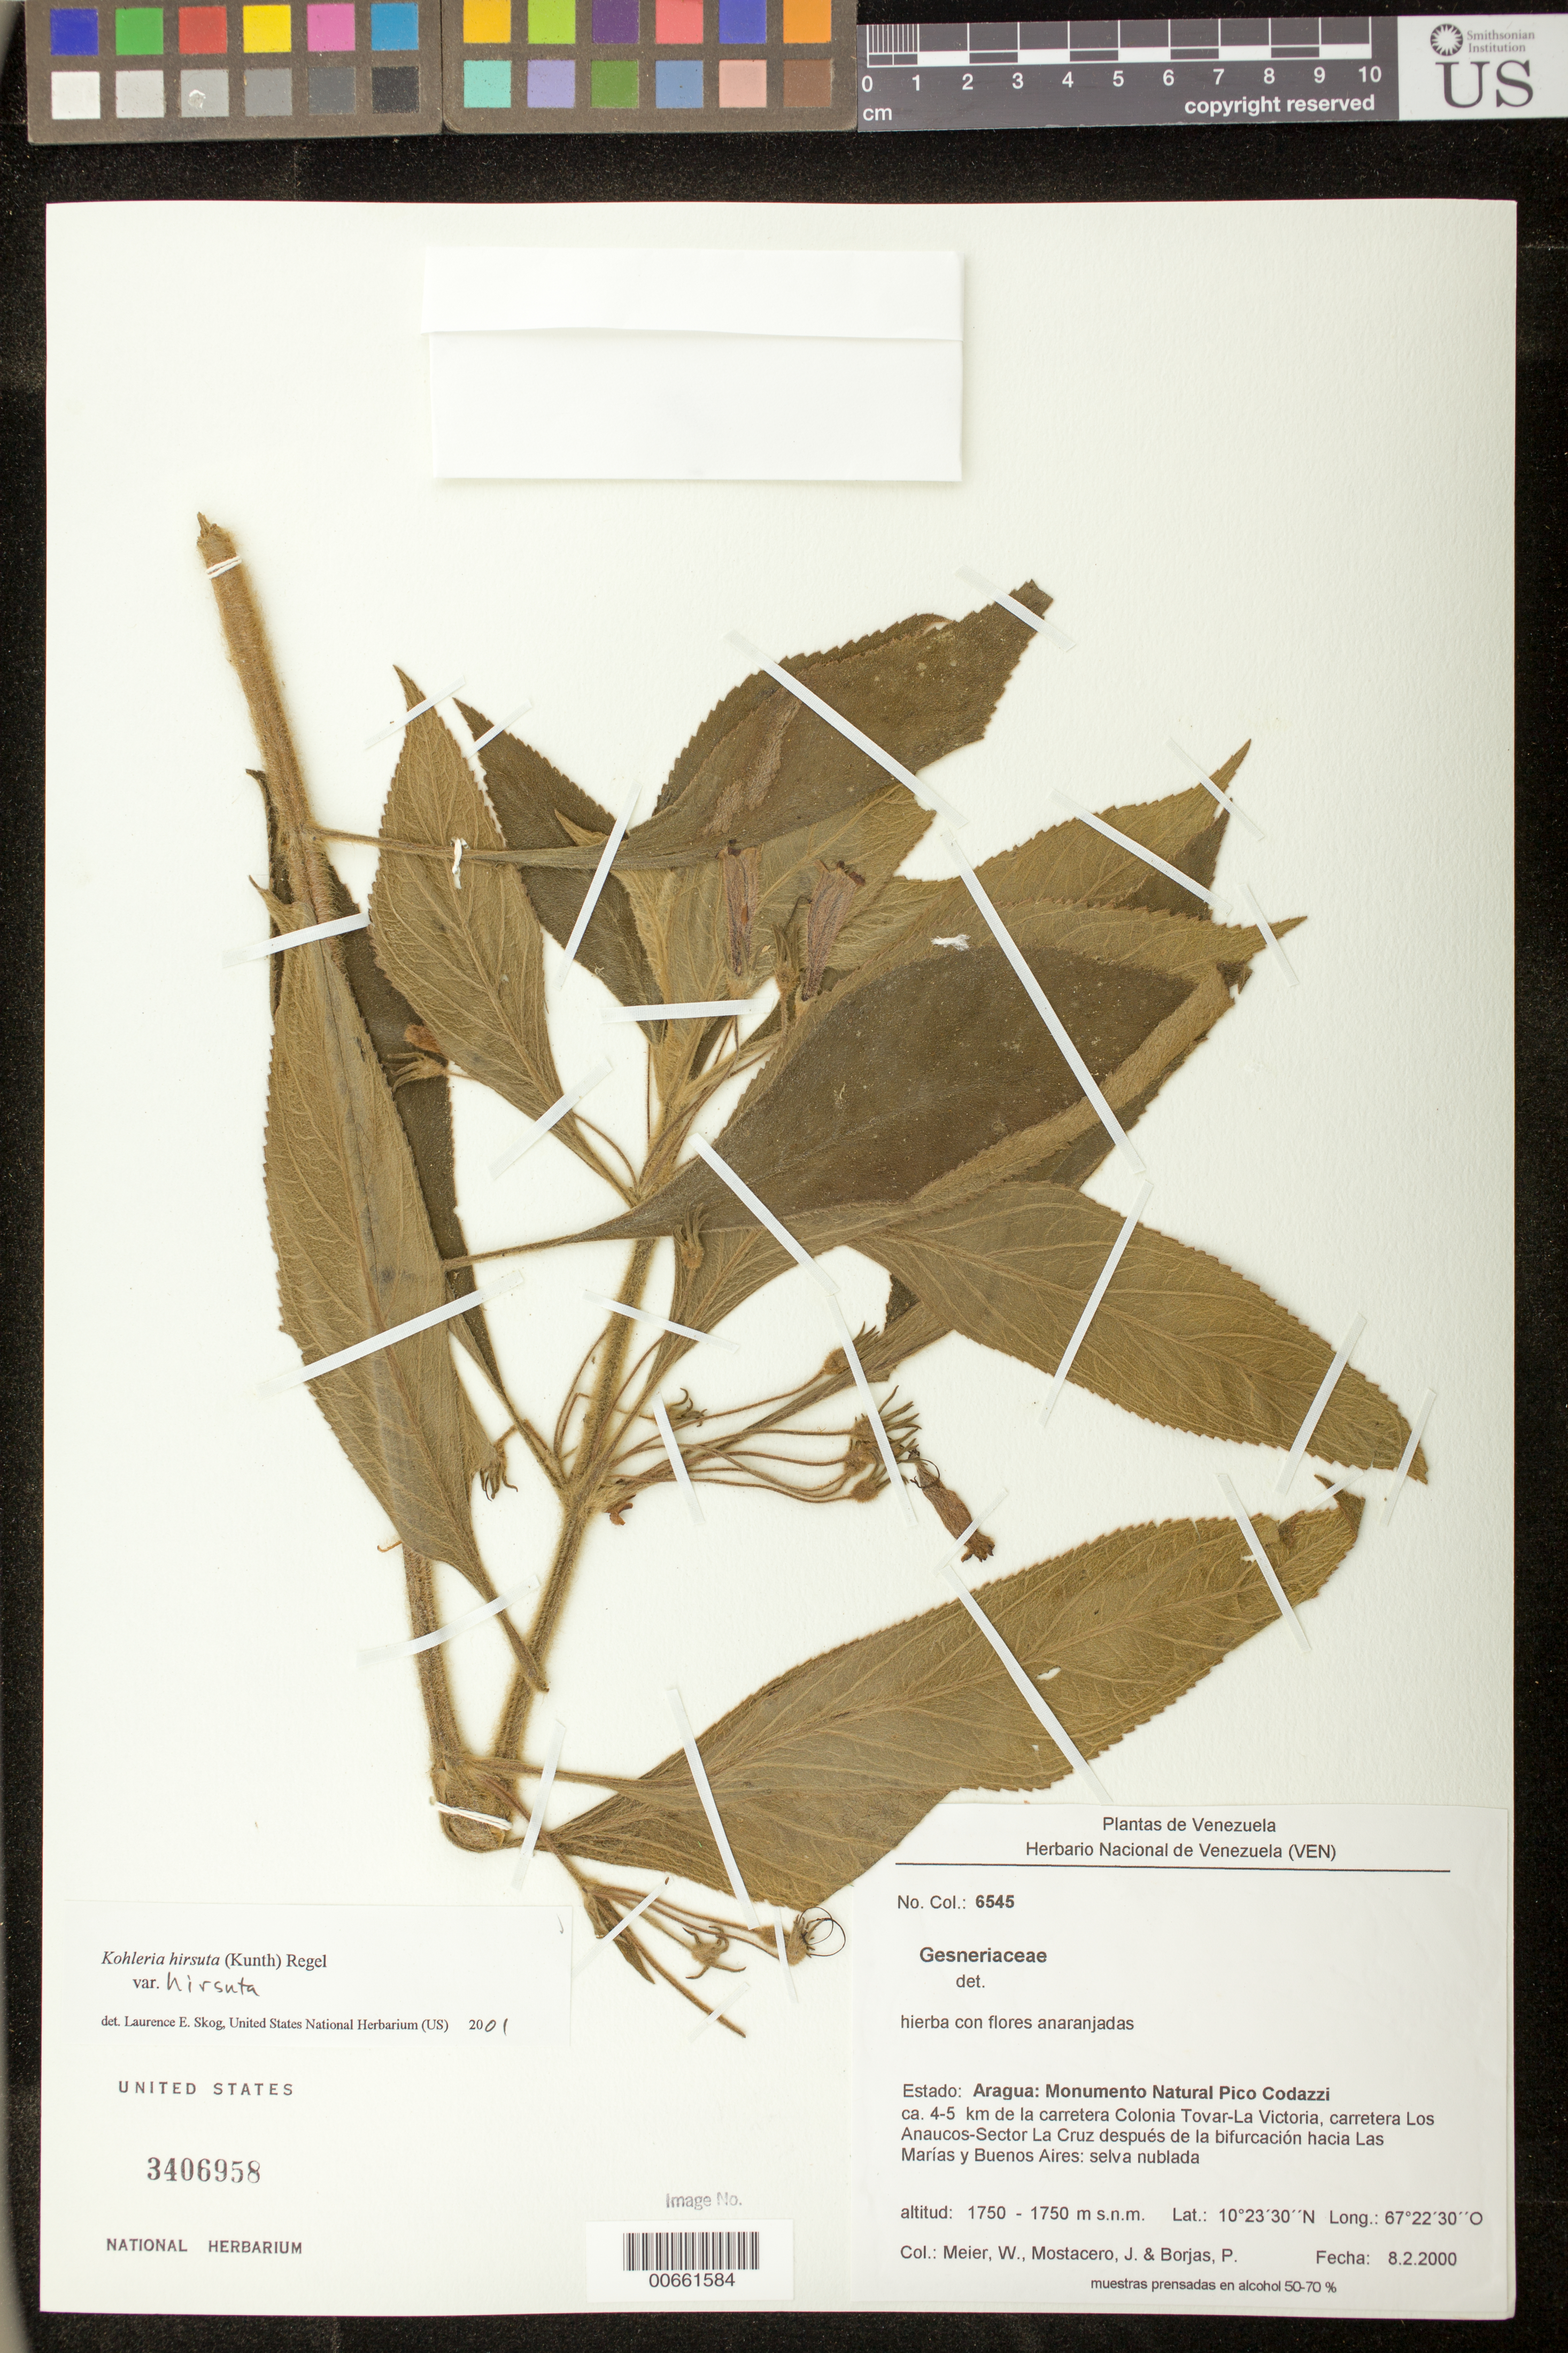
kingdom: Plantae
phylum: Tracheophyta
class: Magnoliopsida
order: Lamiales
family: Gesneriaceae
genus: Kohleria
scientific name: Kohleria hirsuta var. hirsuta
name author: (Kunth) Regel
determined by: Skog, Laurence E.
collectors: W. Meier, J. Mostacero & P. Borjas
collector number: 6545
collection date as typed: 08 Feb 2000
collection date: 2000-02-08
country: Venezuela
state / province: Aragua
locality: Monumento Natural Pico Codazzi; ca. 4-5 km de la carretera Colonia Tovar-La Victoria, carretera Los Anaucos-Sector La Cruz después de la bifurcación hacia Las Marías y Buenos Aires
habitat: Selva nublada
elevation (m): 1750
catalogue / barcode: US 3406958